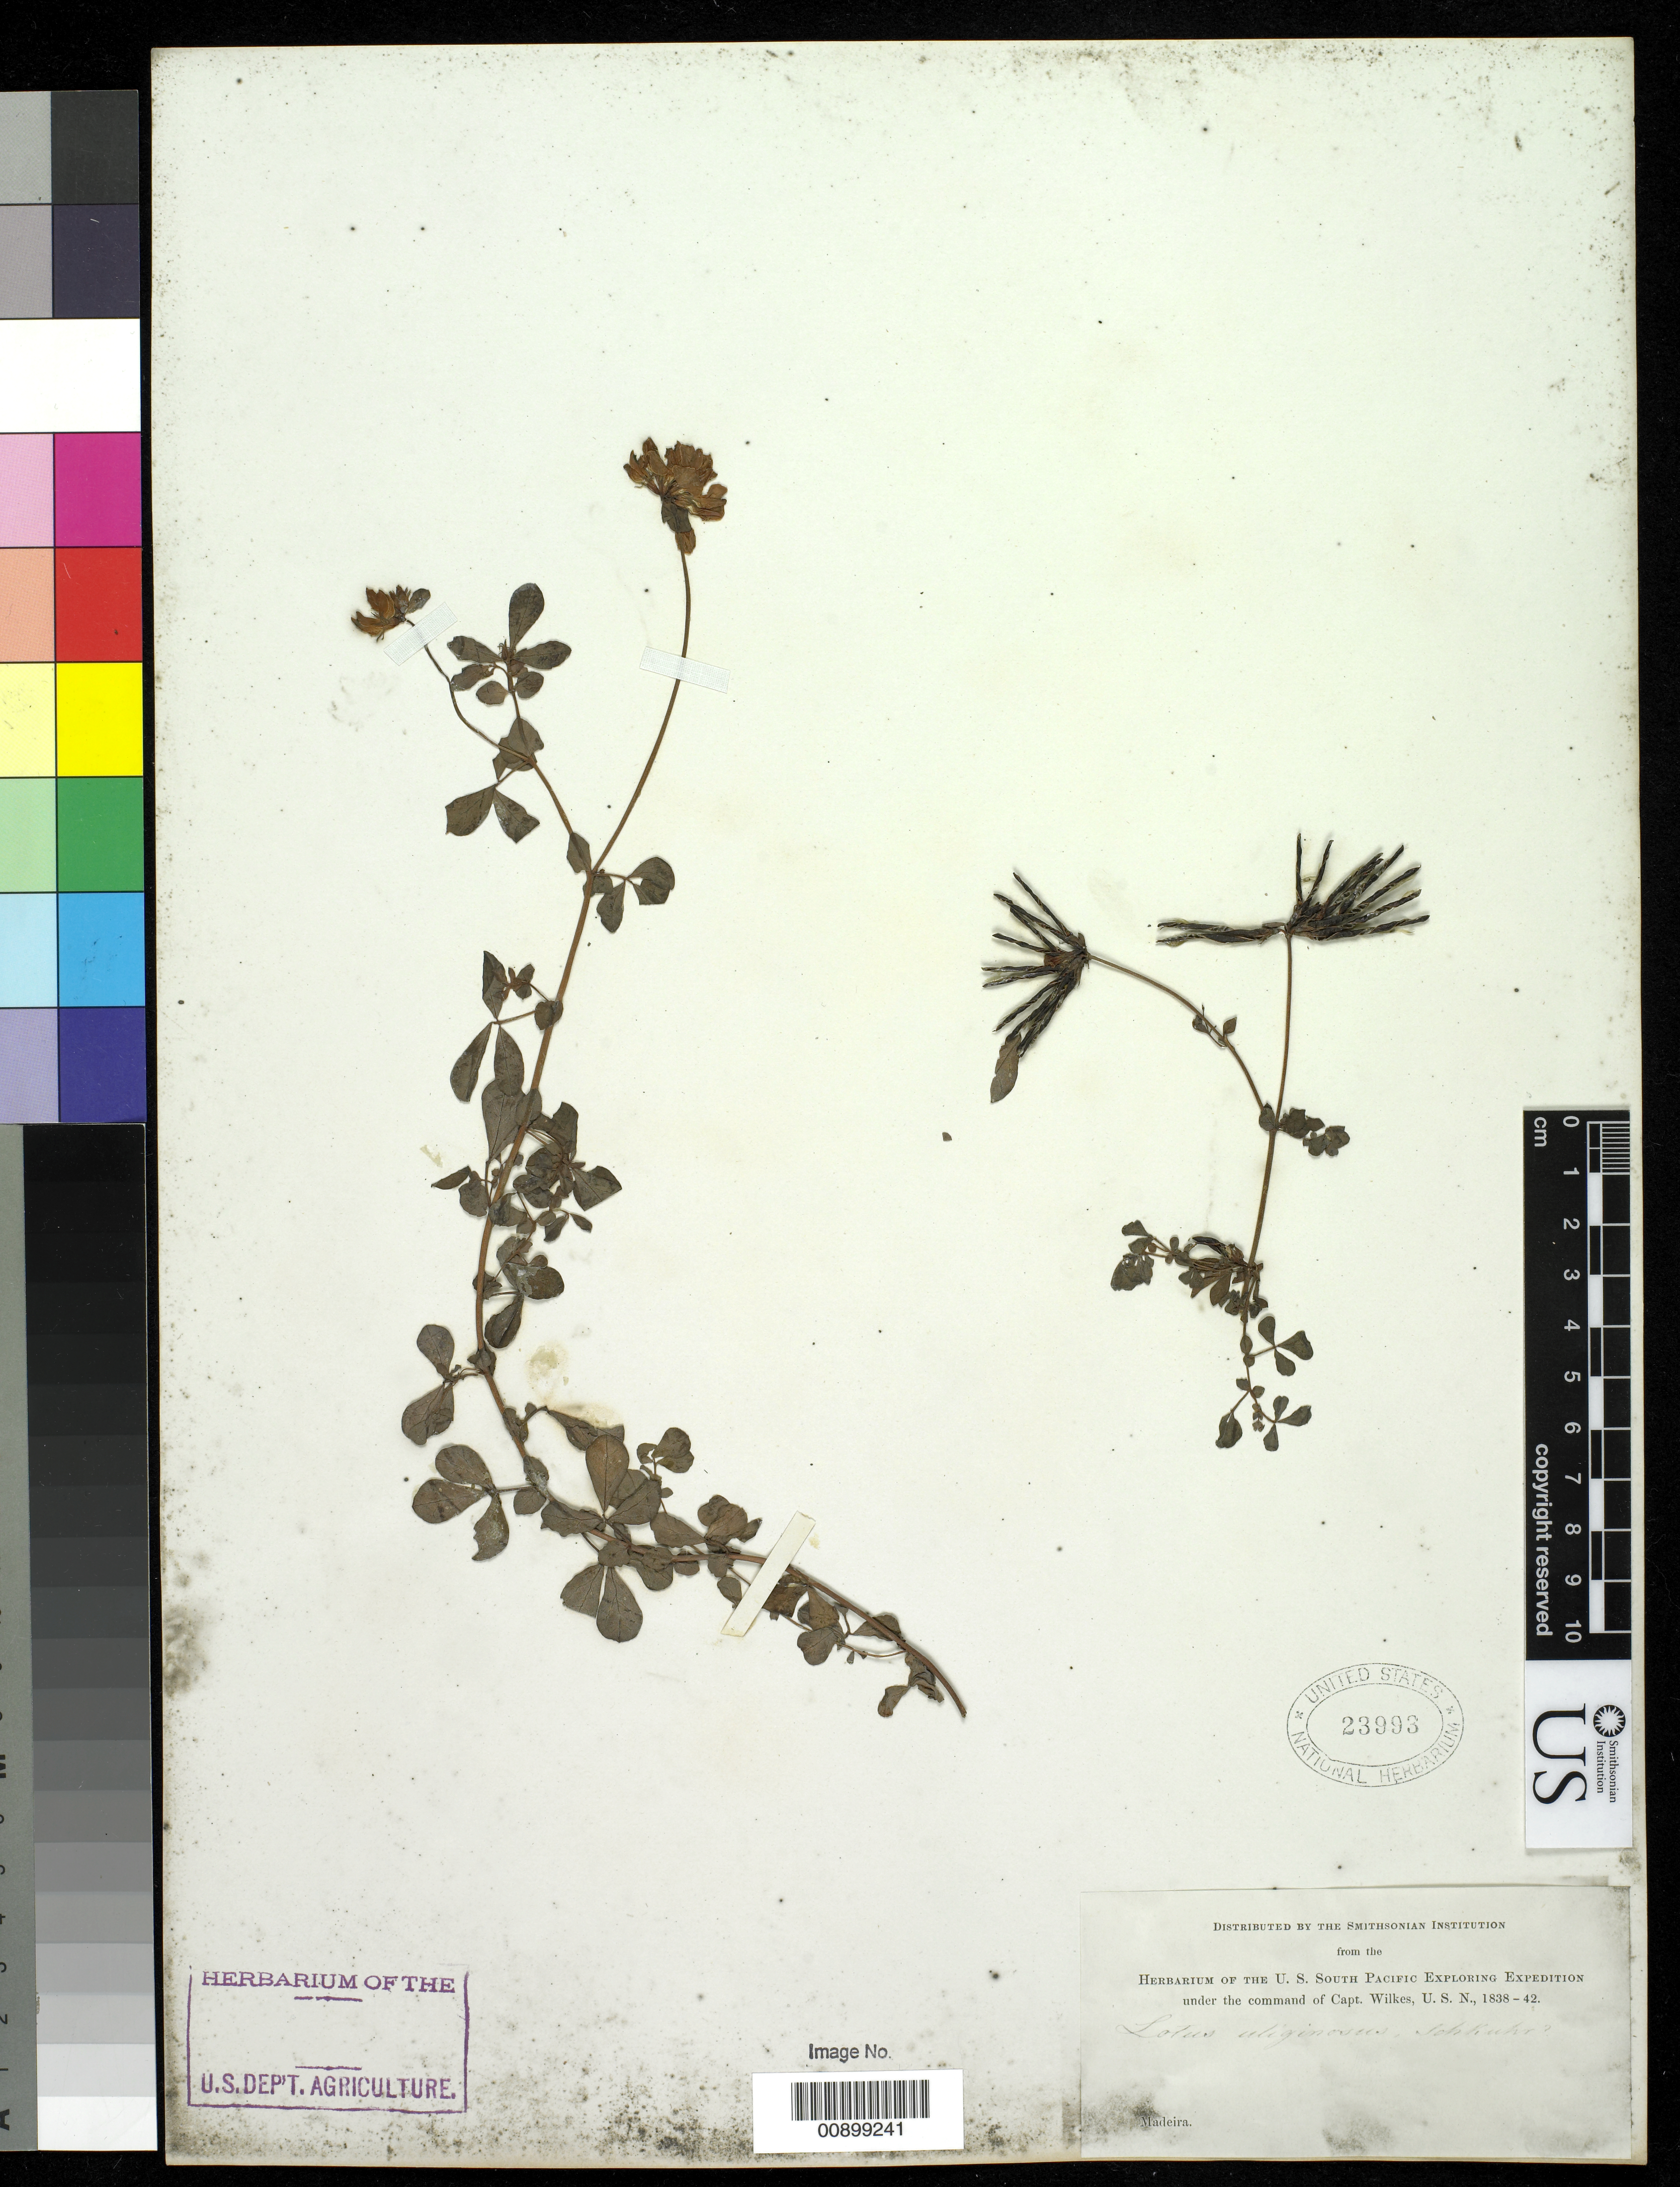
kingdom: Plantae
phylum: Tracheophyta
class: Magnoliopsida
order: Fabales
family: Fabaceae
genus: Lotus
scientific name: Lotus uliginosus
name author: Schkuhr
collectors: Wilkes Explor. Exped.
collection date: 1838/1842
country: Portugal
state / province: Madeira (Aut. Reg.)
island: Madeira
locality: Funchal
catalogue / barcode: US 23993